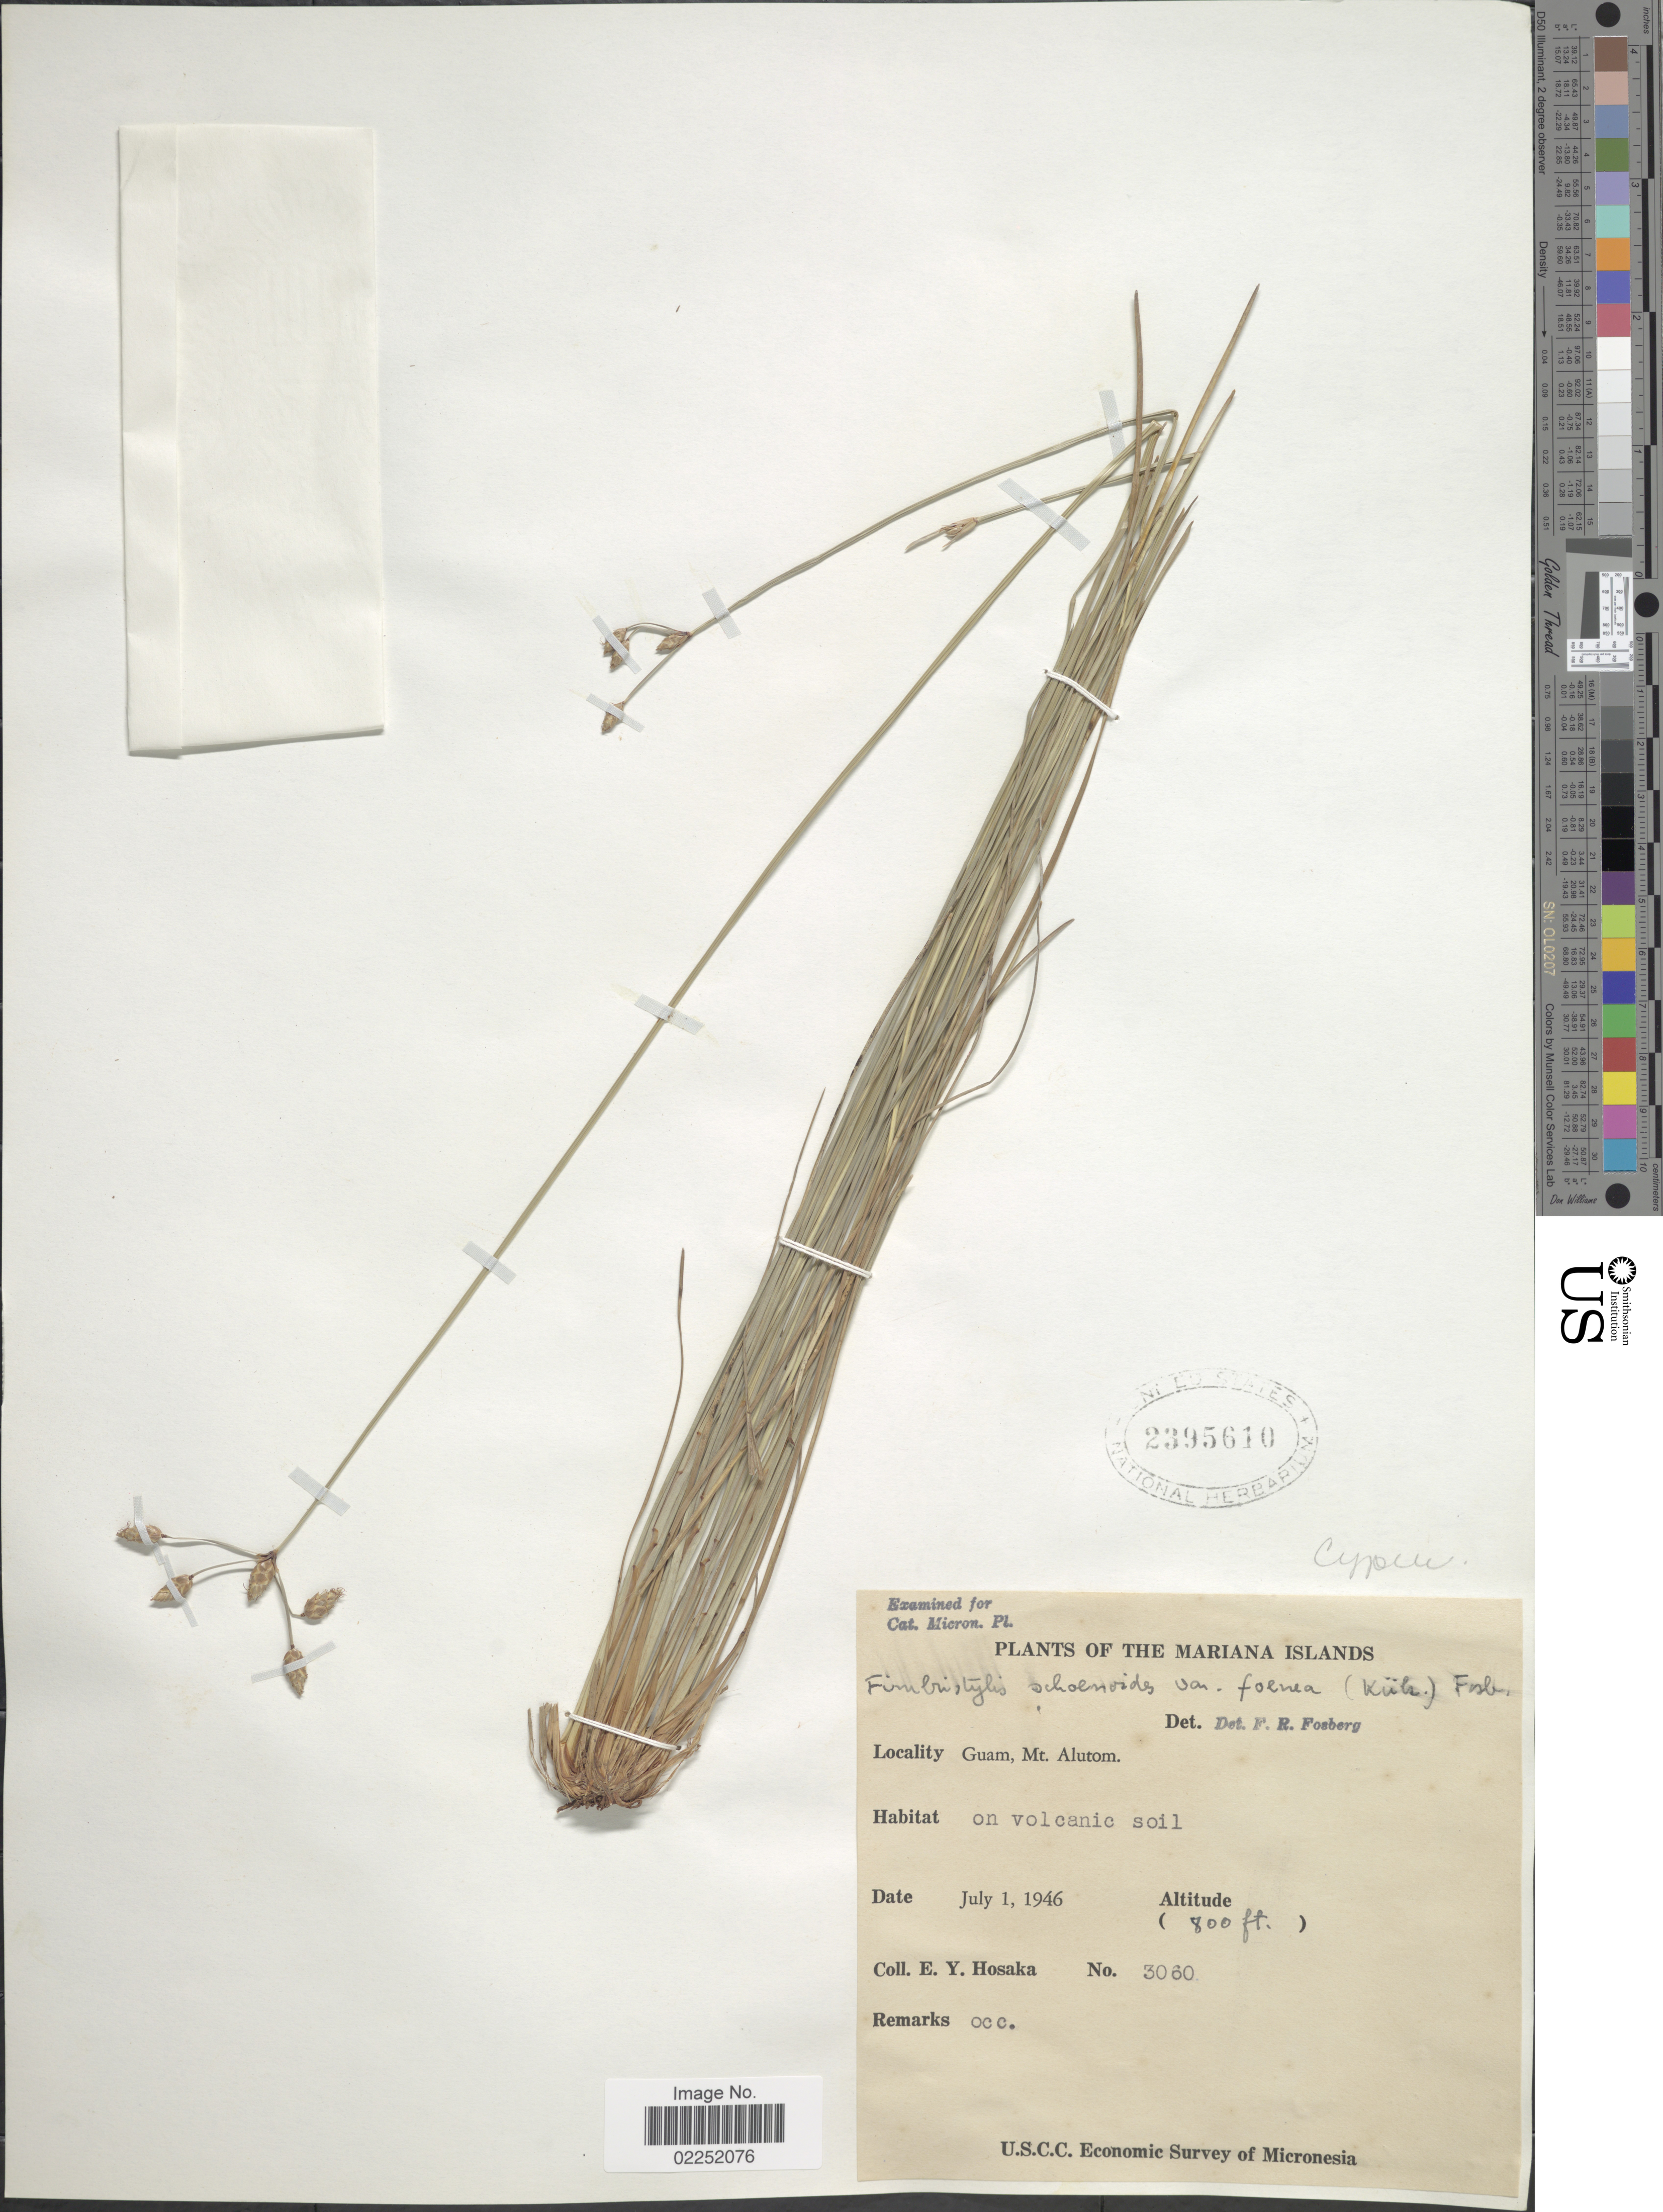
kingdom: Plantae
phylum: Tracheophyta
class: Liliopsida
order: Poales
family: Cyperaceae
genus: Fimbristylis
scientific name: Fimbristylis tristachya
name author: R. Br.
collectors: E. Y. Hosaka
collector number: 3060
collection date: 1946-07-01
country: Guam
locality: The Mariana Islands, Mt. Alutom, on volcanic soil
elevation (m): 244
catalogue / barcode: US 2395610